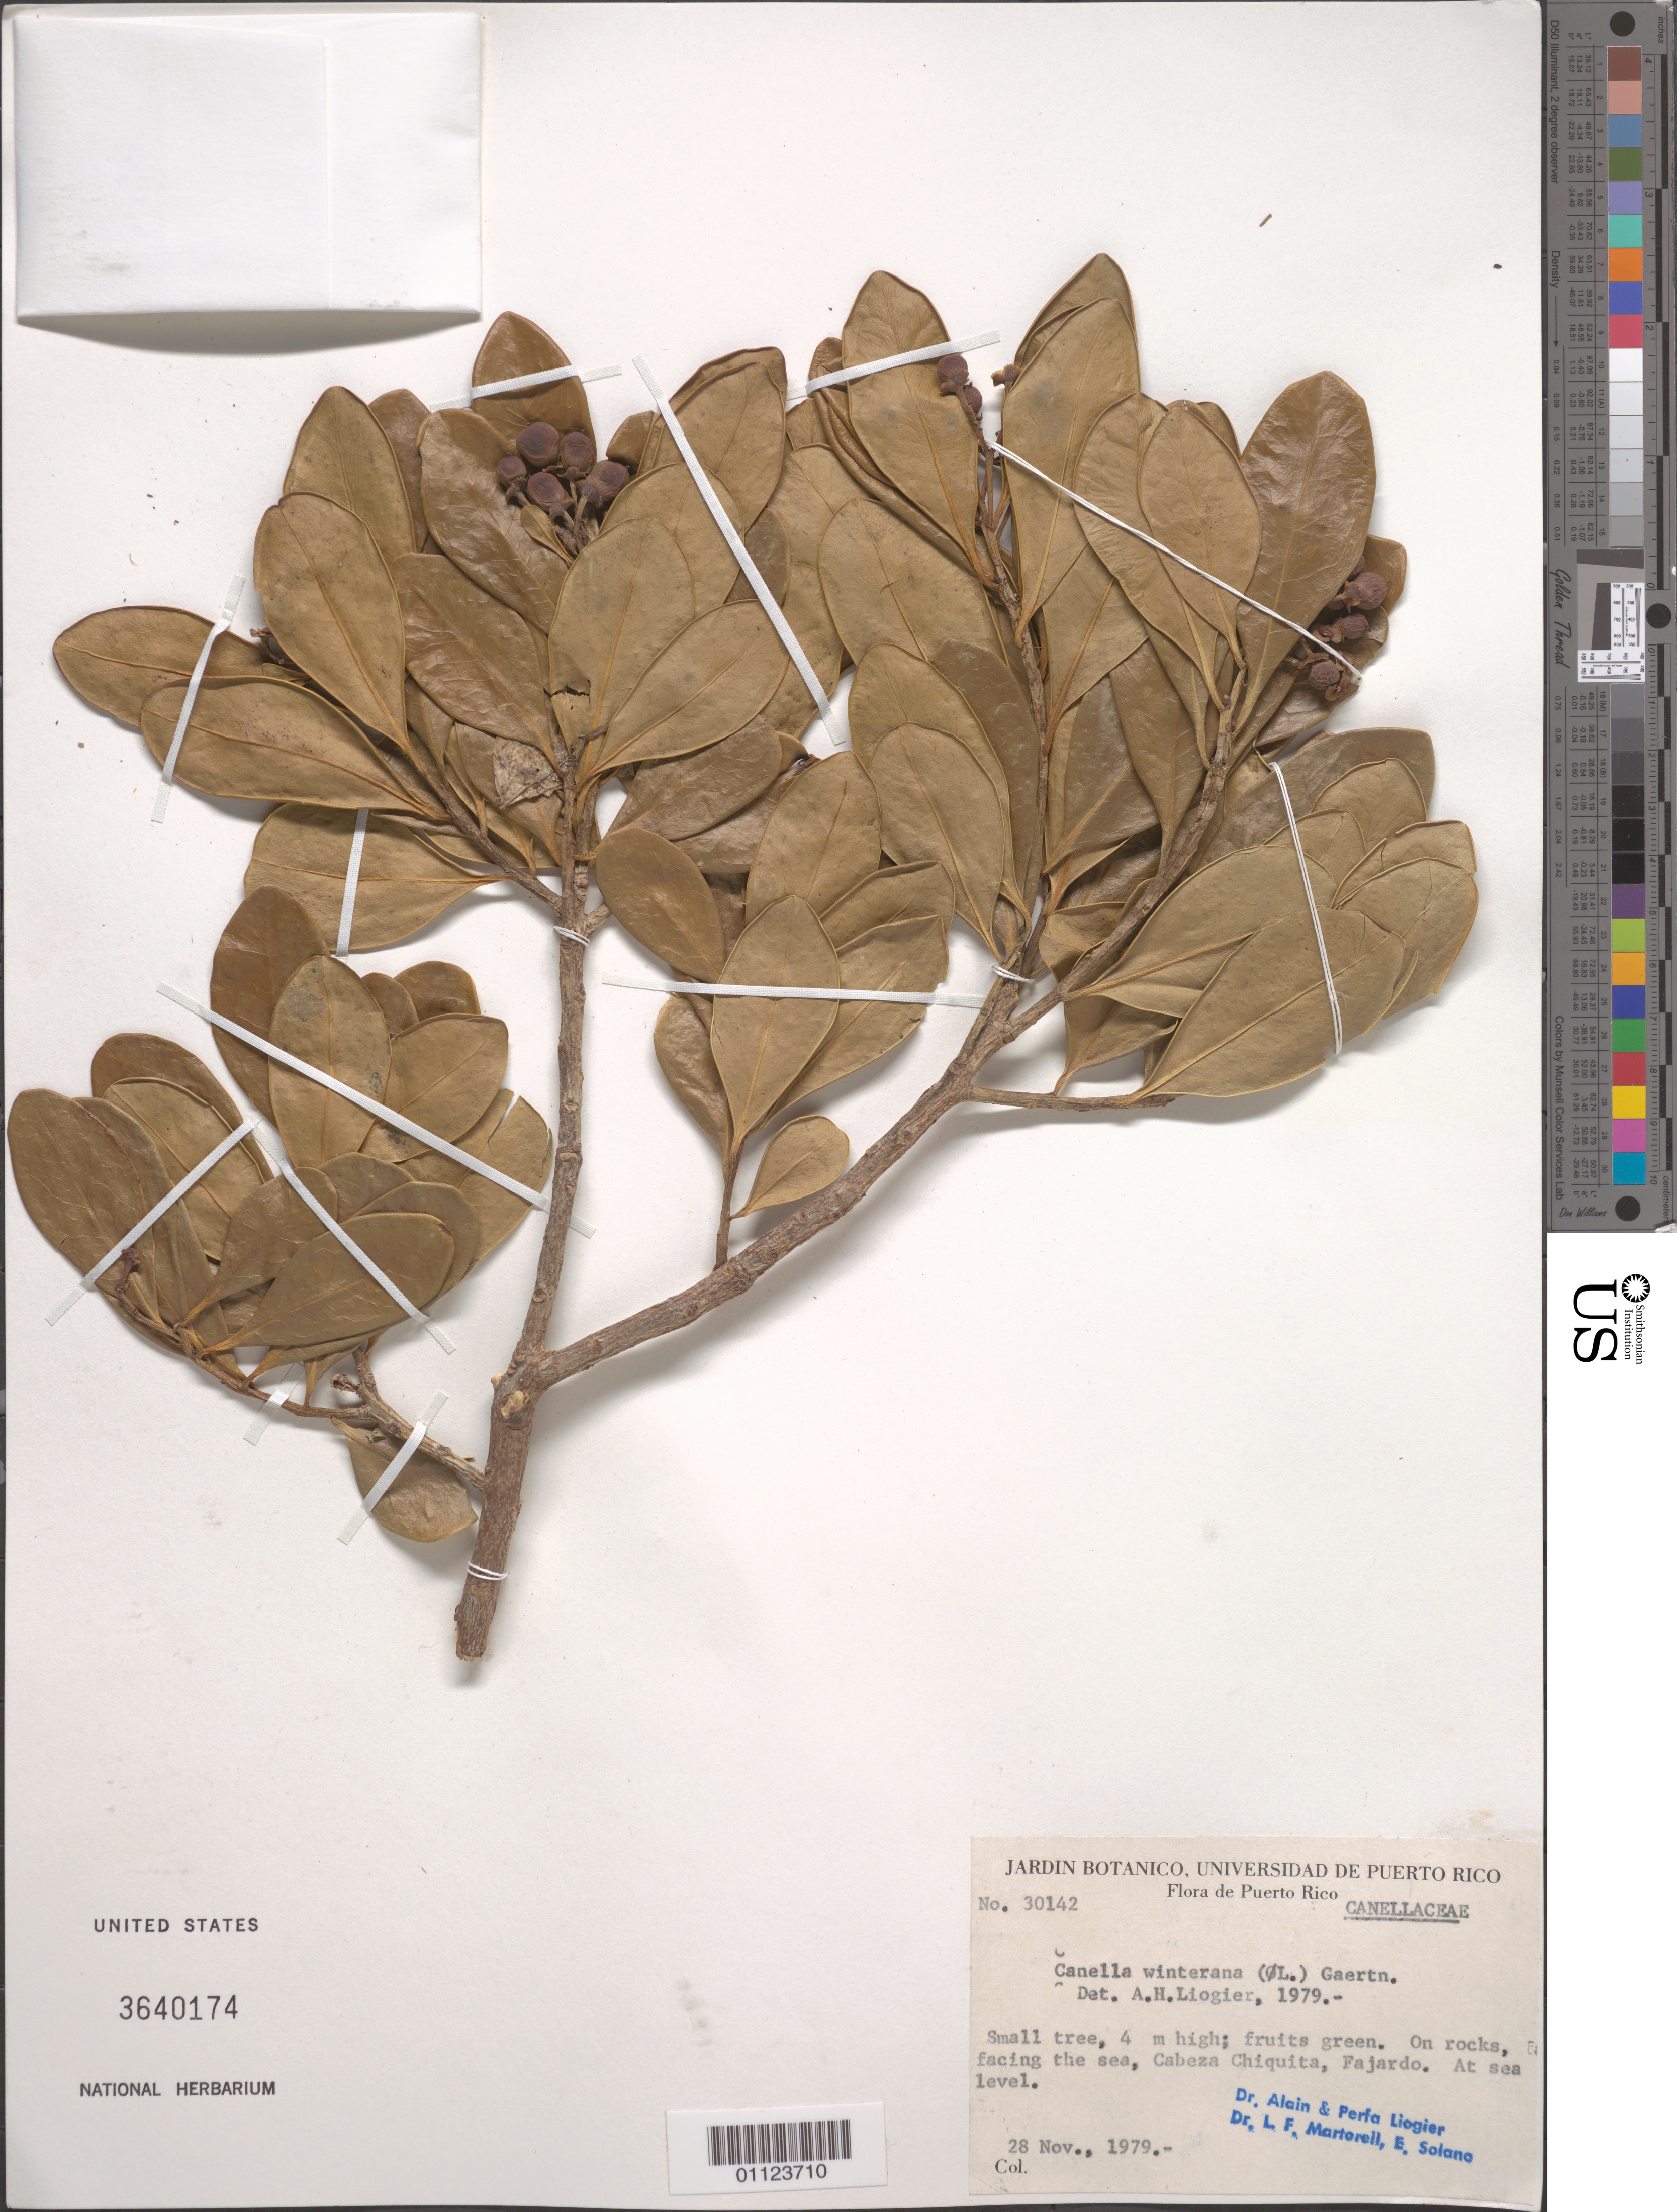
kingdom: Plantae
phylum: Tracheophyta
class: Magnoliopsida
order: Canellales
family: Canellaceae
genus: Canella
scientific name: Canella winterana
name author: (L.) Gaertn.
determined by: Liogier, Alain H.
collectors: A. H. Liogier, M. P. Liogier, L. Martorell & E. Solano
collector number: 30142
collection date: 1979-11-28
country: Puerto Rico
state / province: Fajardo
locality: Cabeza Chiquita.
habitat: On rocks, facing the sea.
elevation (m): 0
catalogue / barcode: US 3640174